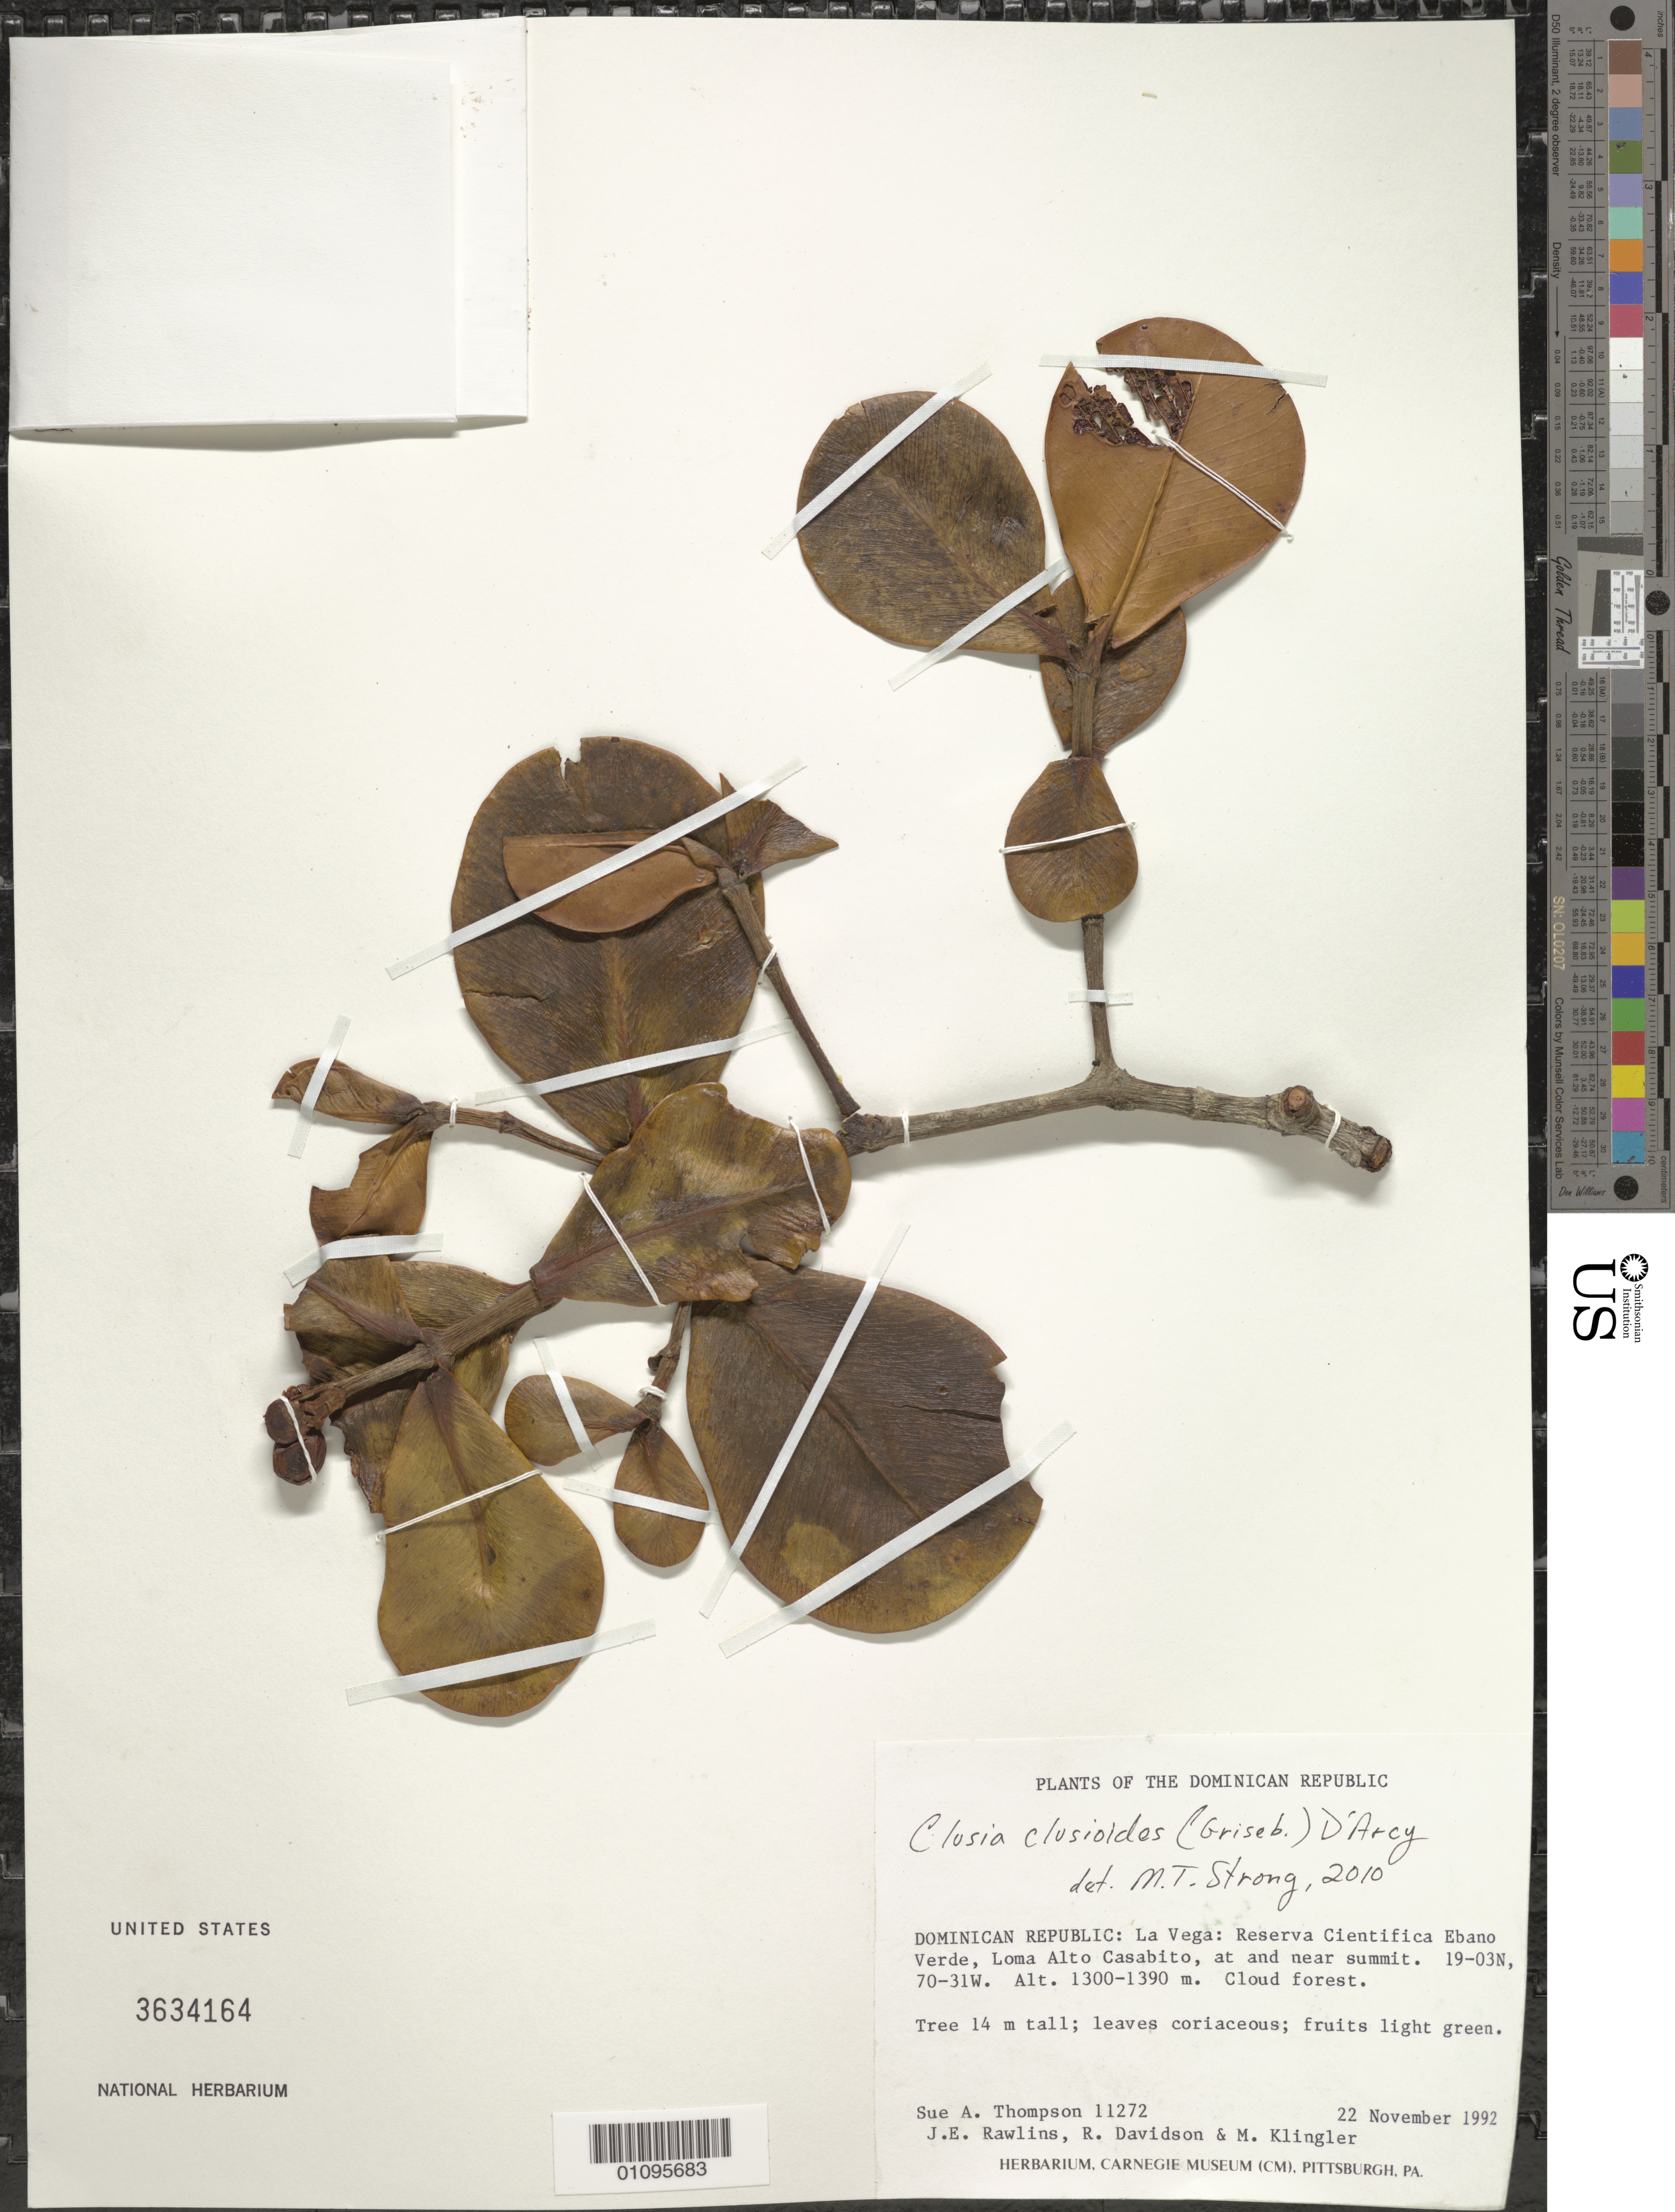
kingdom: Plantae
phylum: Tracheophyta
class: Magnoliopsida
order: Malpighiales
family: Clusiaceae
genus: Clusia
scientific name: Clusia clusioides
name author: (Griseb.) D'Arcy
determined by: Strong, M. T., (US), Smithsonian Institution - National Museum of Natural History (UNITED STATES)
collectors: S. A. Thompson, J. Rawlins, R. Davidson & M. Klingler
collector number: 11272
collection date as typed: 22 Nov 1992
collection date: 1992-11-22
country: Dominican Republic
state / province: La Vega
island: Hispaniola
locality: Reserva Cientifica Ebano Verde, Loma Alto Casabito, at and near summit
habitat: Cloud forest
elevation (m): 1300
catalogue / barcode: US 3634164